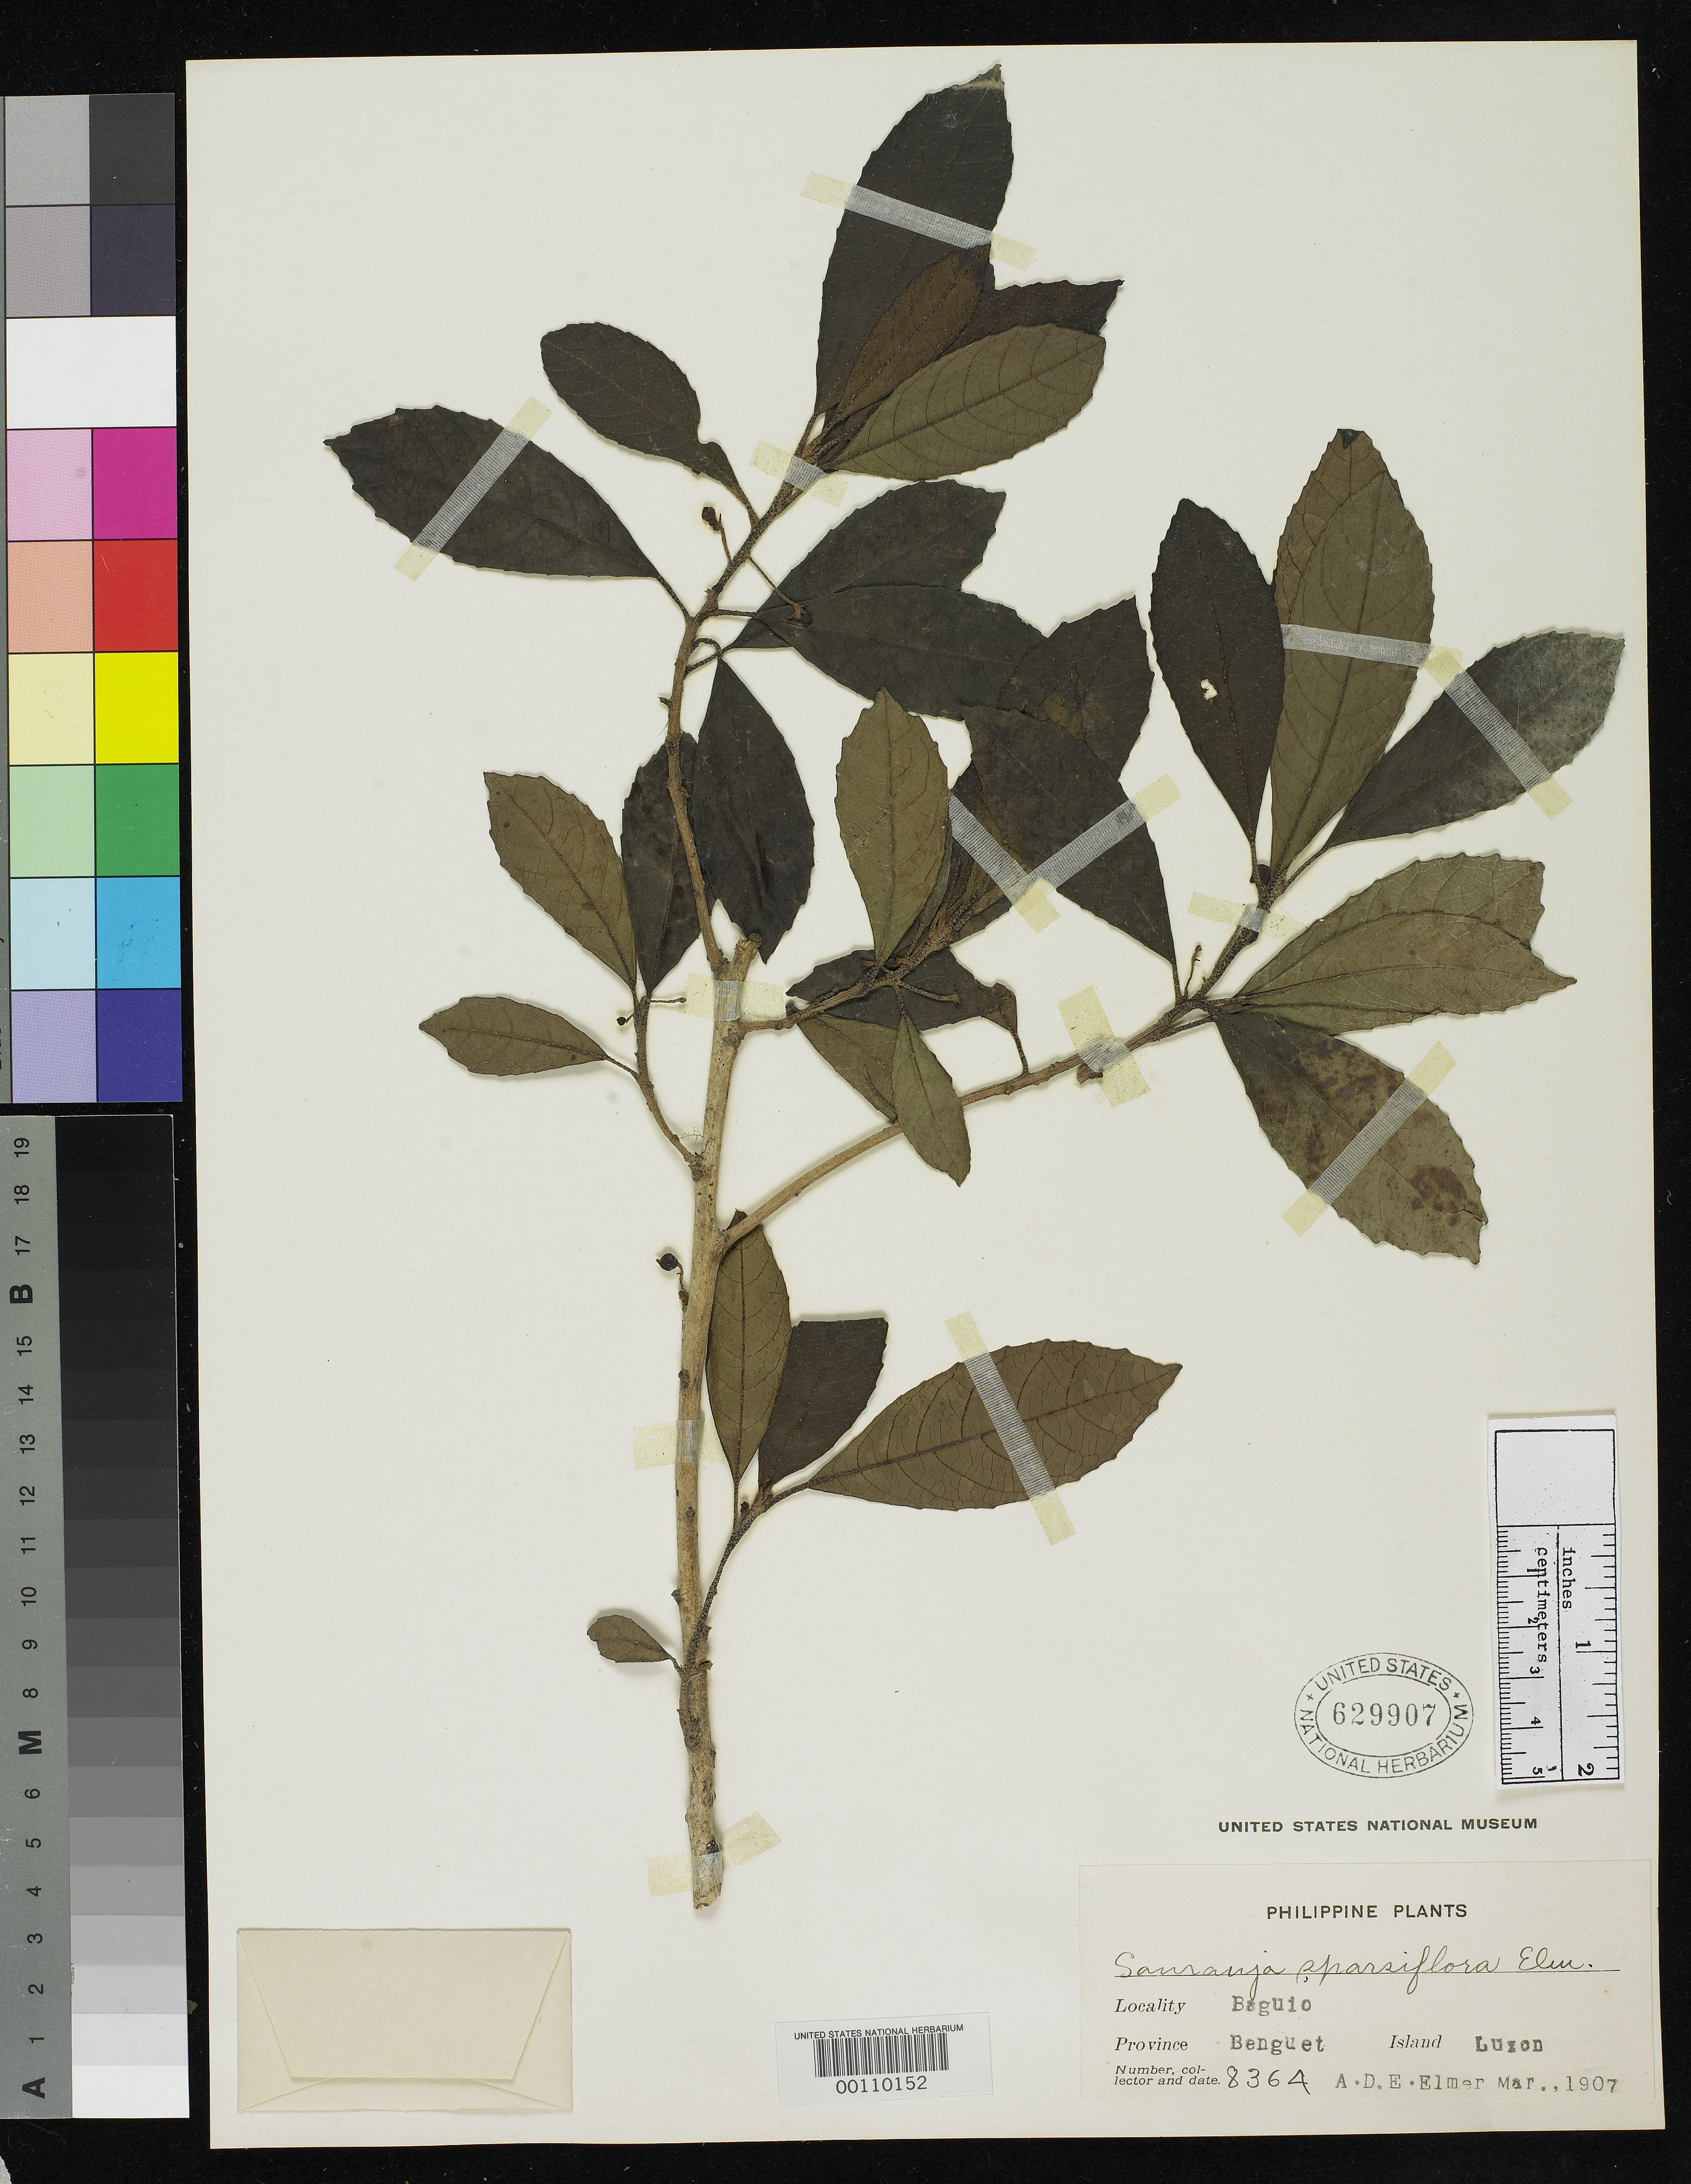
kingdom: Plantae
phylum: Tracheophyta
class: Magnoliopsida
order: Ericales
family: Actinidiaceae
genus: Saurauia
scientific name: Saurauia sparsiflora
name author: Elmer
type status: Isotype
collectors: A. D. E. Elmer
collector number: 8364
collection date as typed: Mar 1907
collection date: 1907-03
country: Philippines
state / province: Cordillera (Administrative Region)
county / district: Benguet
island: Luzon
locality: Baguio, Mt. Santo Tomas.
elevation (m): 2250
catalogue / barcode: US 629907